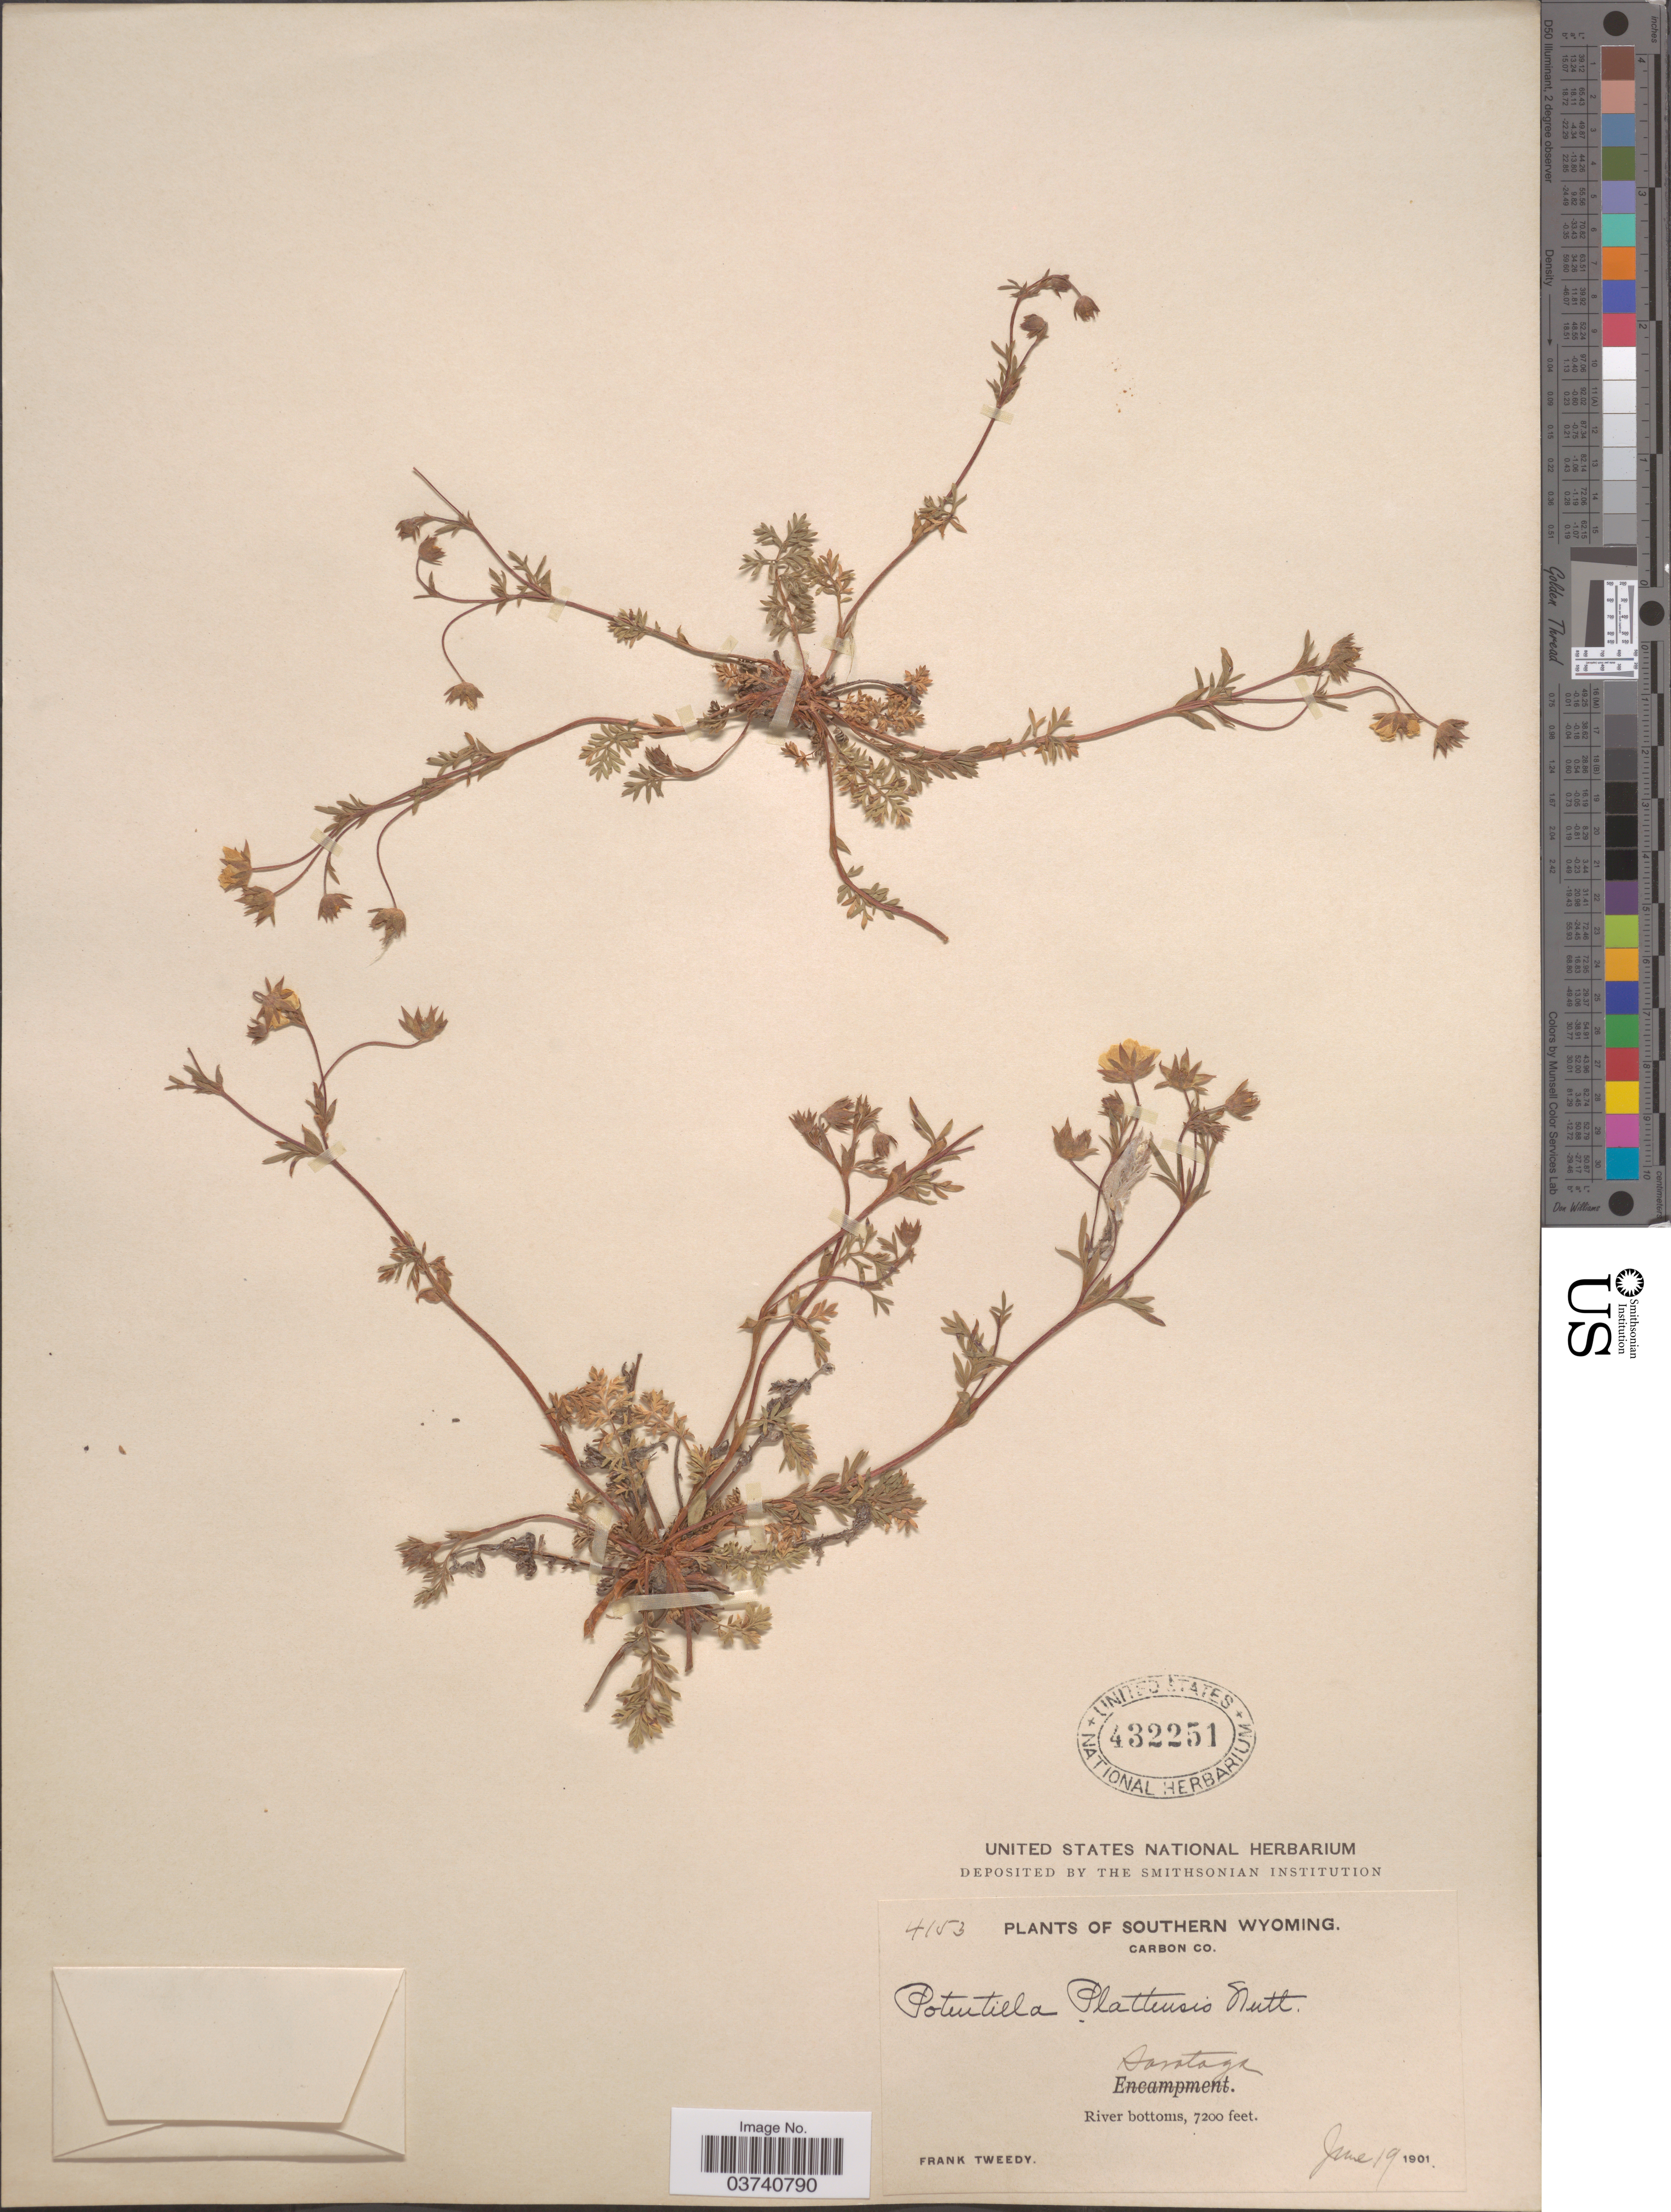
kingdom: Plantae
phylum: Tracheophyta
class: Magnoliopsida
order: Rosales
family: Rosaceae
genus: Potentilla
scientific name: Potentilla plattensis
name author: Nutt.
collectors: F. Tweedy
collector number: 4153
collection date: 1901-06-19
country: United States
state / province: Wyoming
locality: Southern Wyoming. Carbon Co. Saratoga. River bottoms.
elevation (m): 2195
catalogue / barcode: US 432251